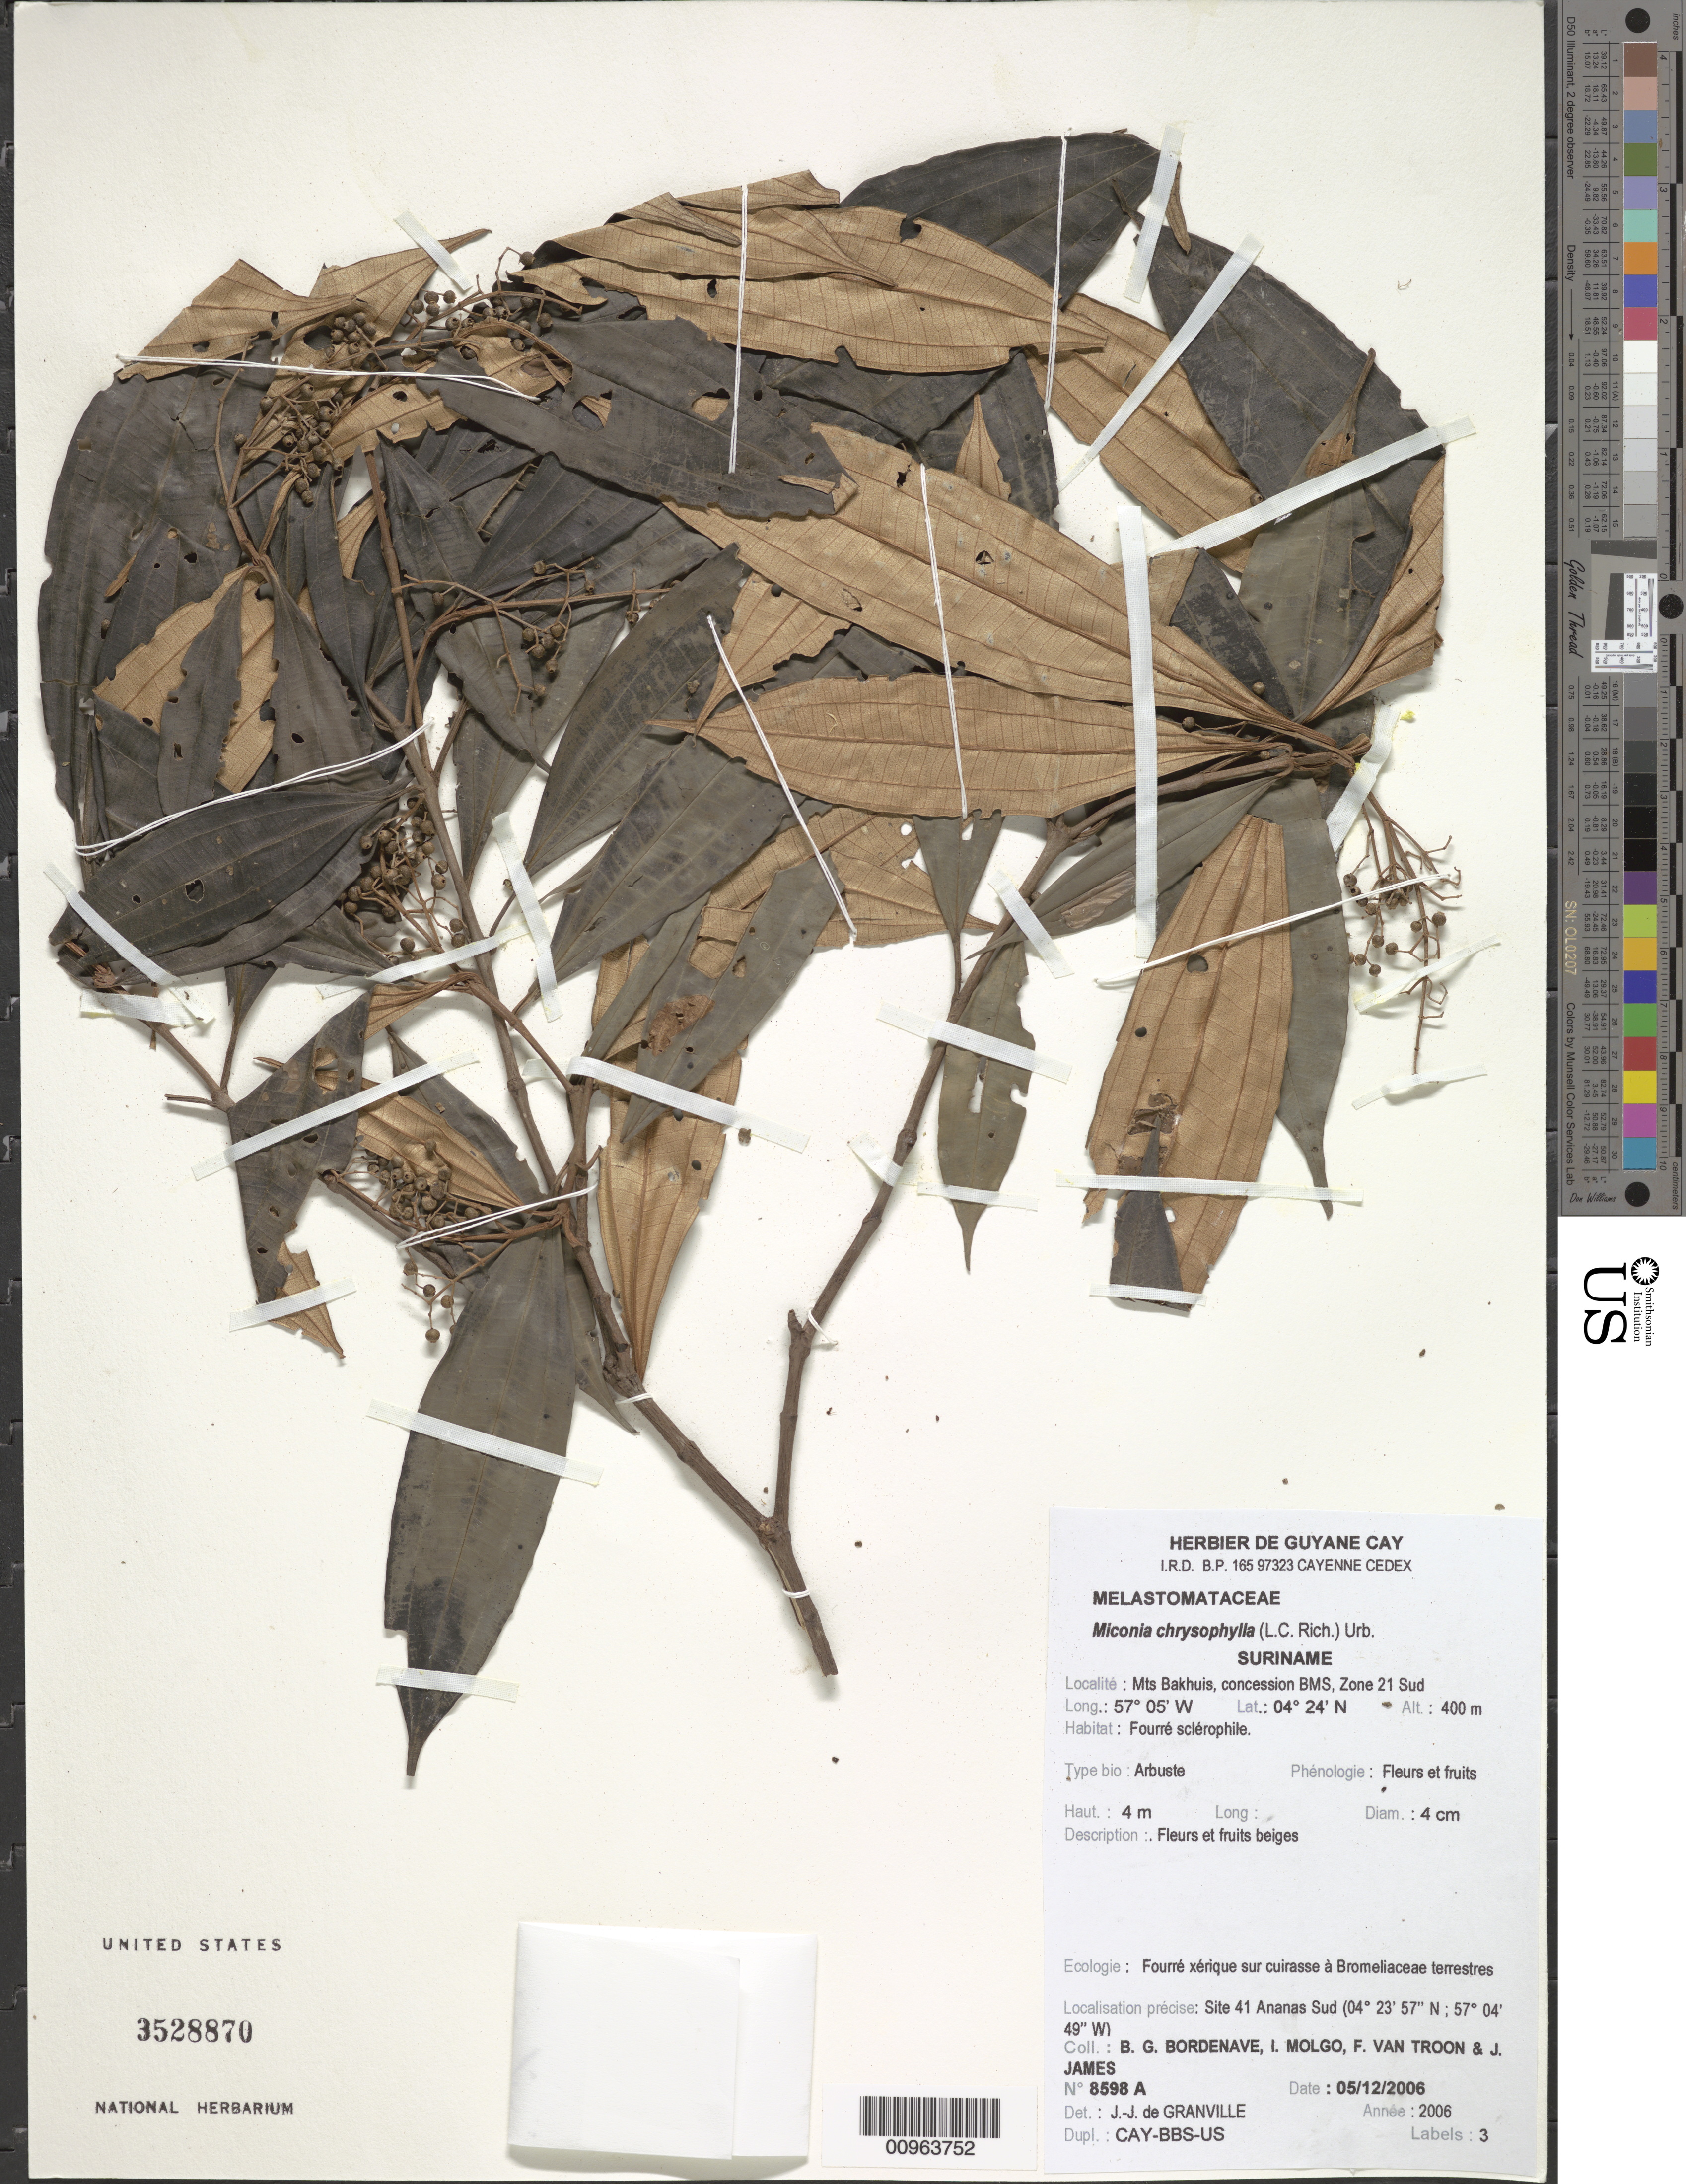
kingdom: Plantae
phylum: Tracheophyta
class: Magnoliopsida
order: Myrtales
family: Melastomataceae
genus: Miconia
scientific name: Miconia chrysophylla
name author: (Rich.) Urb.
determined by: Granville, J. J. de, (CAY), Institut de Recherche pour le Developpement (IRD) (FRENCH GUIANA)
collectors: B. Bordenave, I. Molgo, F. Van Troon & J. James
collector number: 8598 A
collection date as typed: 5-Dec-06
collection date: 2006-12-05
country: Suriname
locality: Mts Bakhuis, concession BMS: Zone 21 Sud. Site 41 Ananas Sud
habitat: Fourre sclerophile. Fourre xerique sur cuirasse a Bromeliaceae terrestres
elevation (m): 400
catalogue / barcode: US 3528870